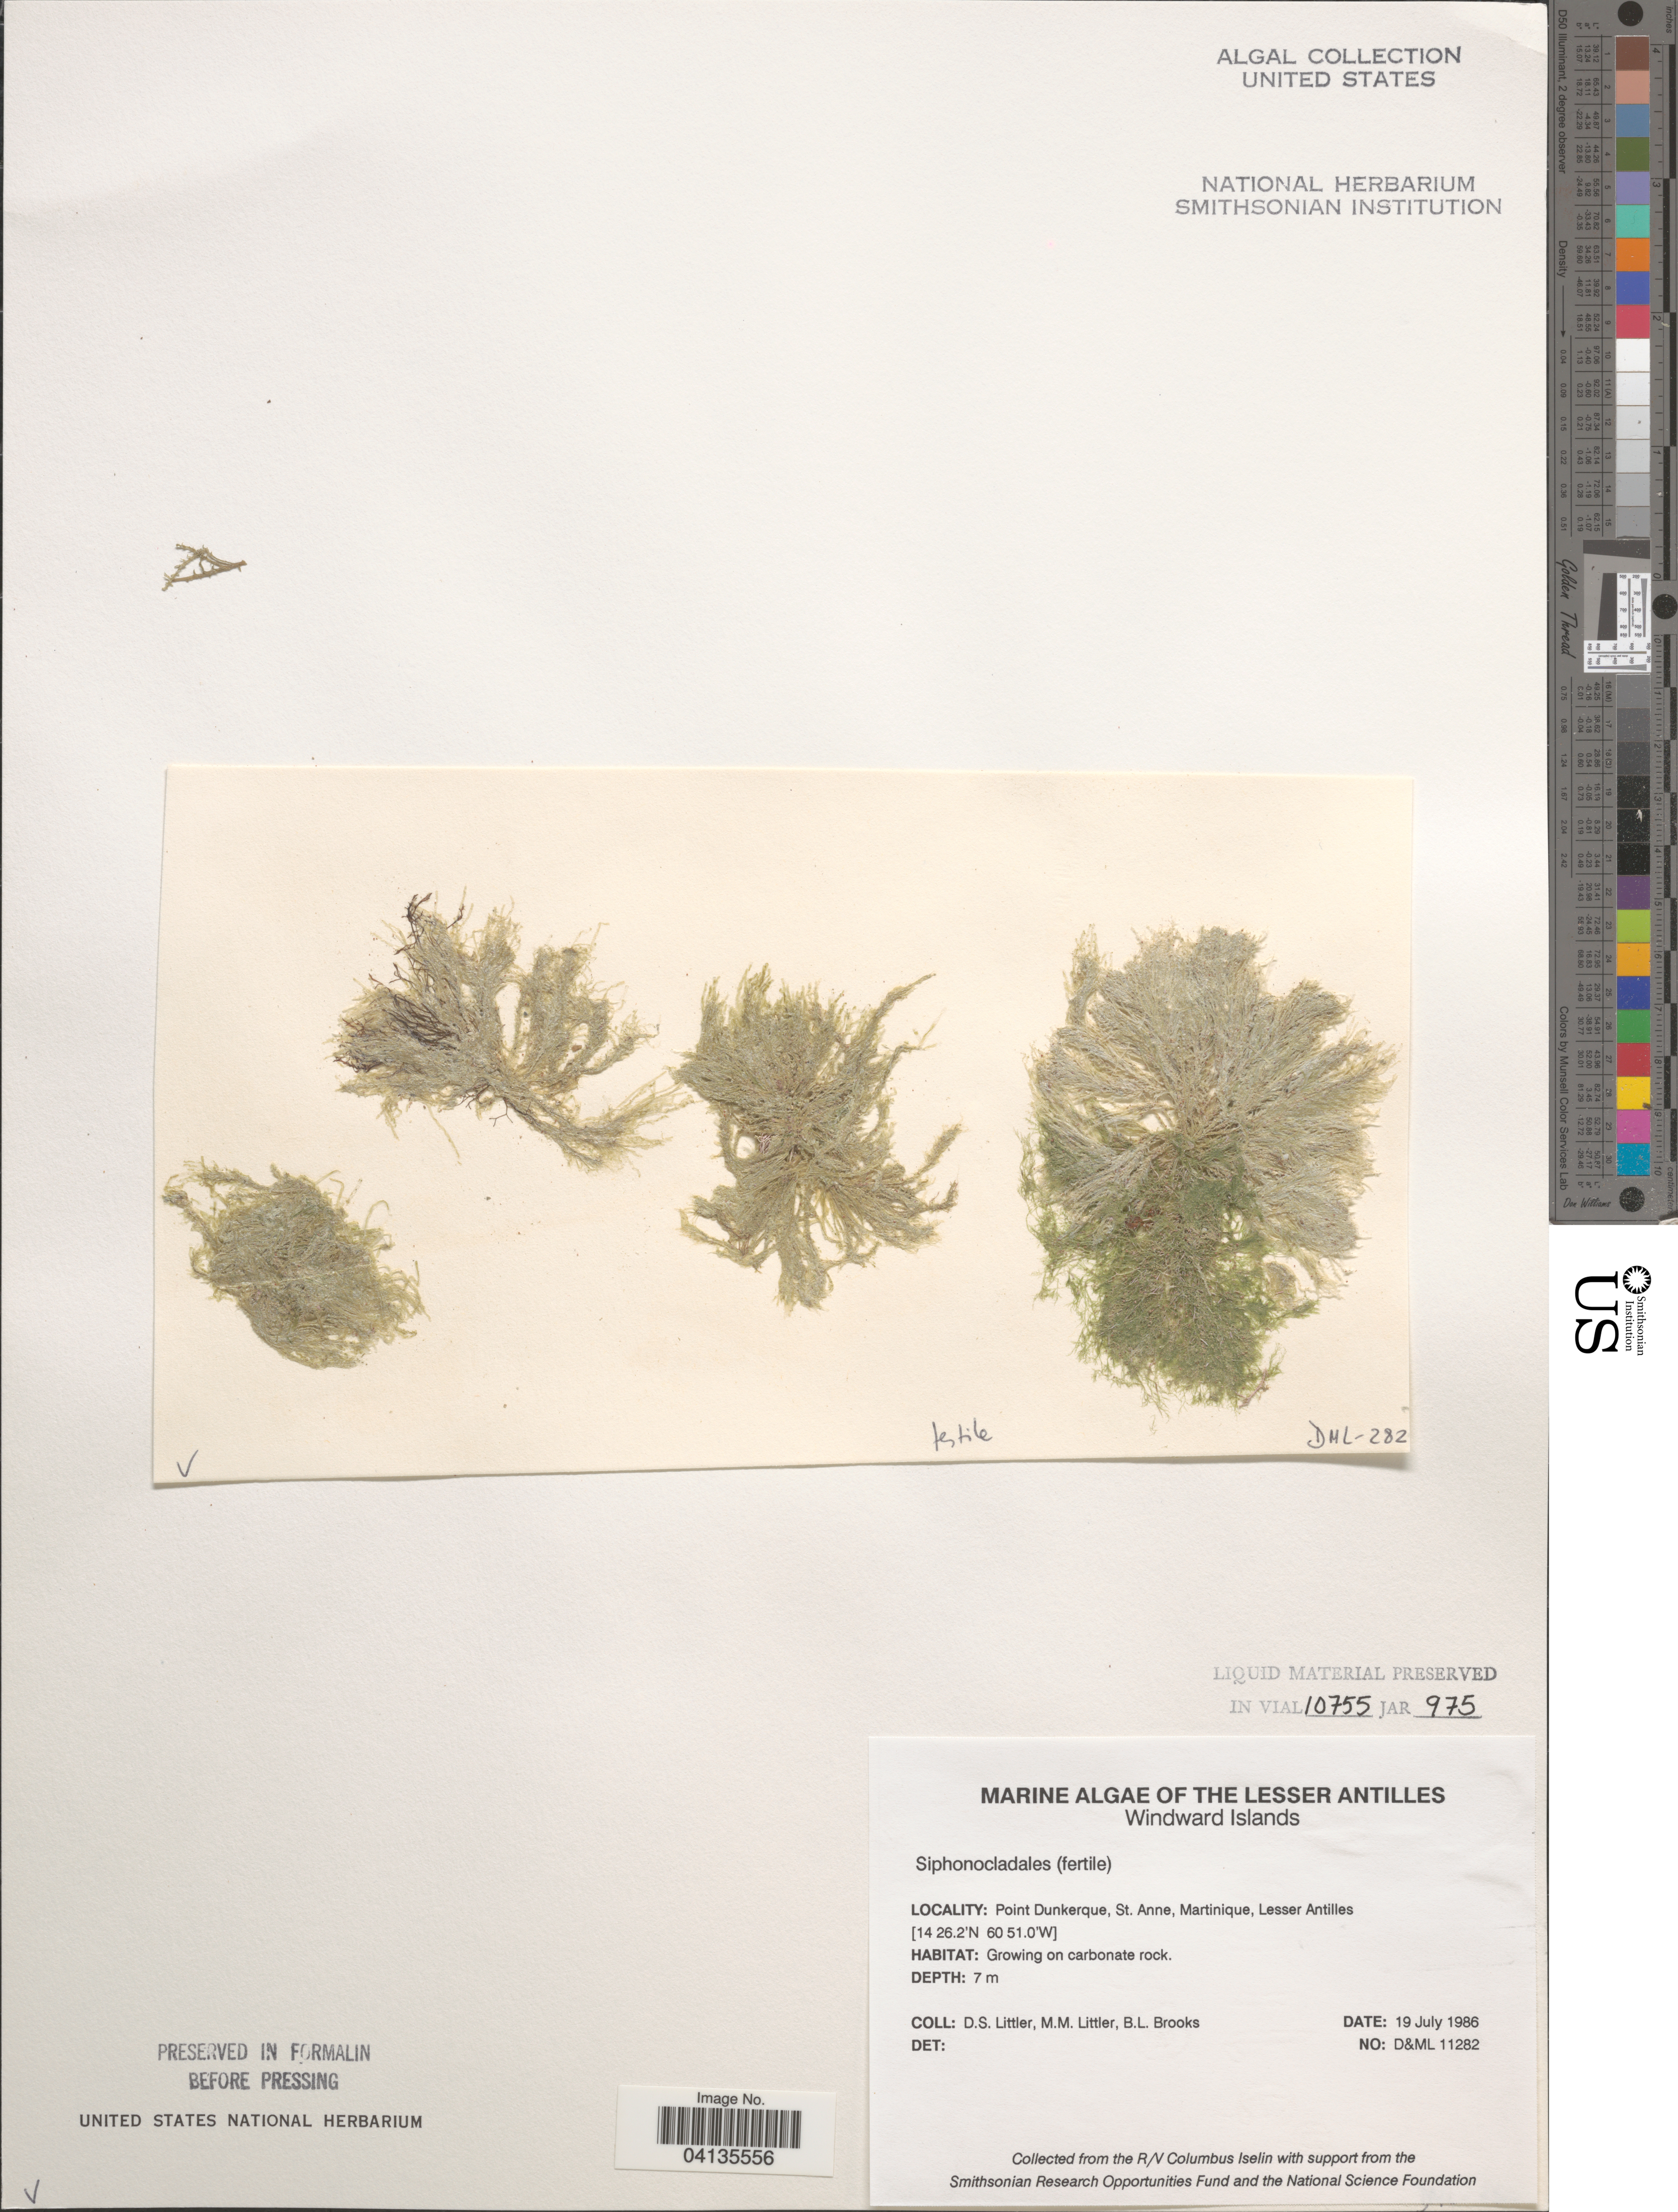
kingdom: Plantae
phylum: Chlorophyta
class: Ulvophyceae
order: Siphonocladales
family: Siphonocladaceae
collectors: D. S. Littler & B. Brooks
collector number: D&Ml11282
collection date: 1986-07-19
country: Martinique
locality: The Lesser Antilles. Windward Islands. Point Dunkerque, St. Anne, Lesser Antilles.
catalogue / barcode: US 328842